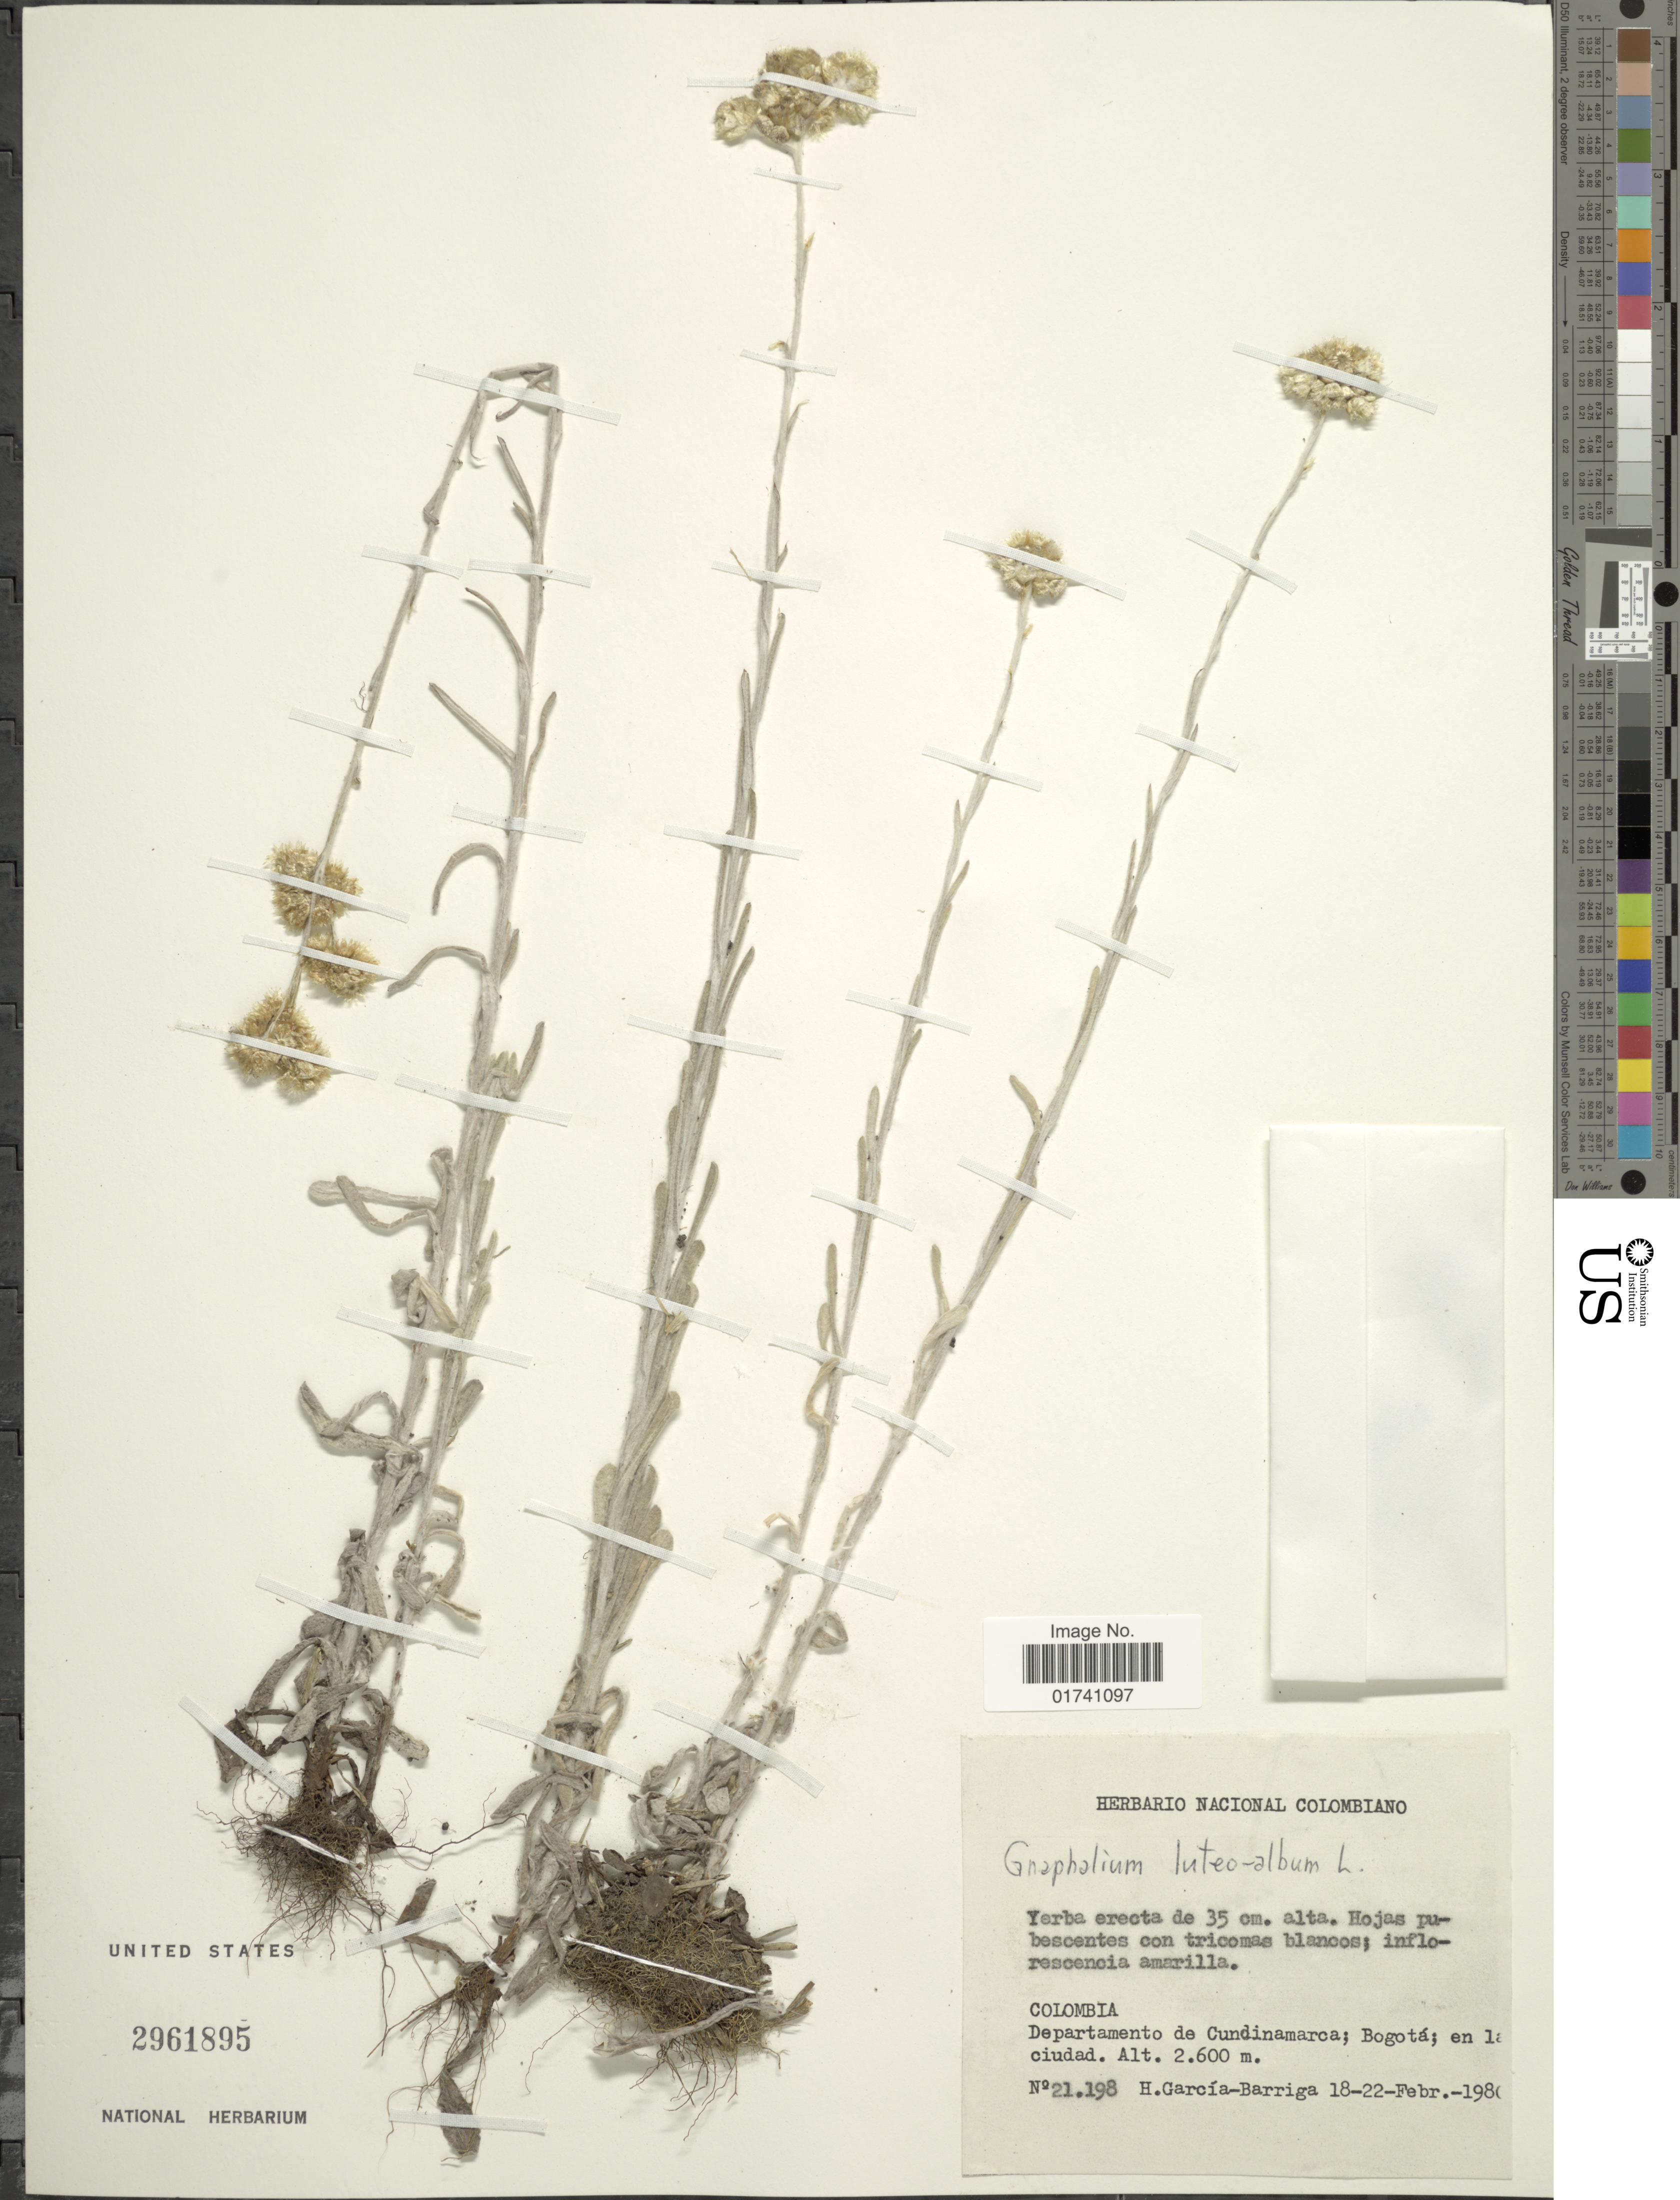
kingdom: Plantae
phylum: Tracheophyta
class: Magnoliopsida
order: Asterales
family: Asteraceae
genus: Laphangium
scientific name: Laphangium luteoalbum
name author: (L.) Tzvelev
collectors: H. García Barriga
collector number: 21198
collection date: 1980-02-18/1980-02-22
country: Colombia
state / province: Cundinamarca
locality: Bogota; en la cuidad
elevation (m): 2600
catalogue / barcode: US 2961895